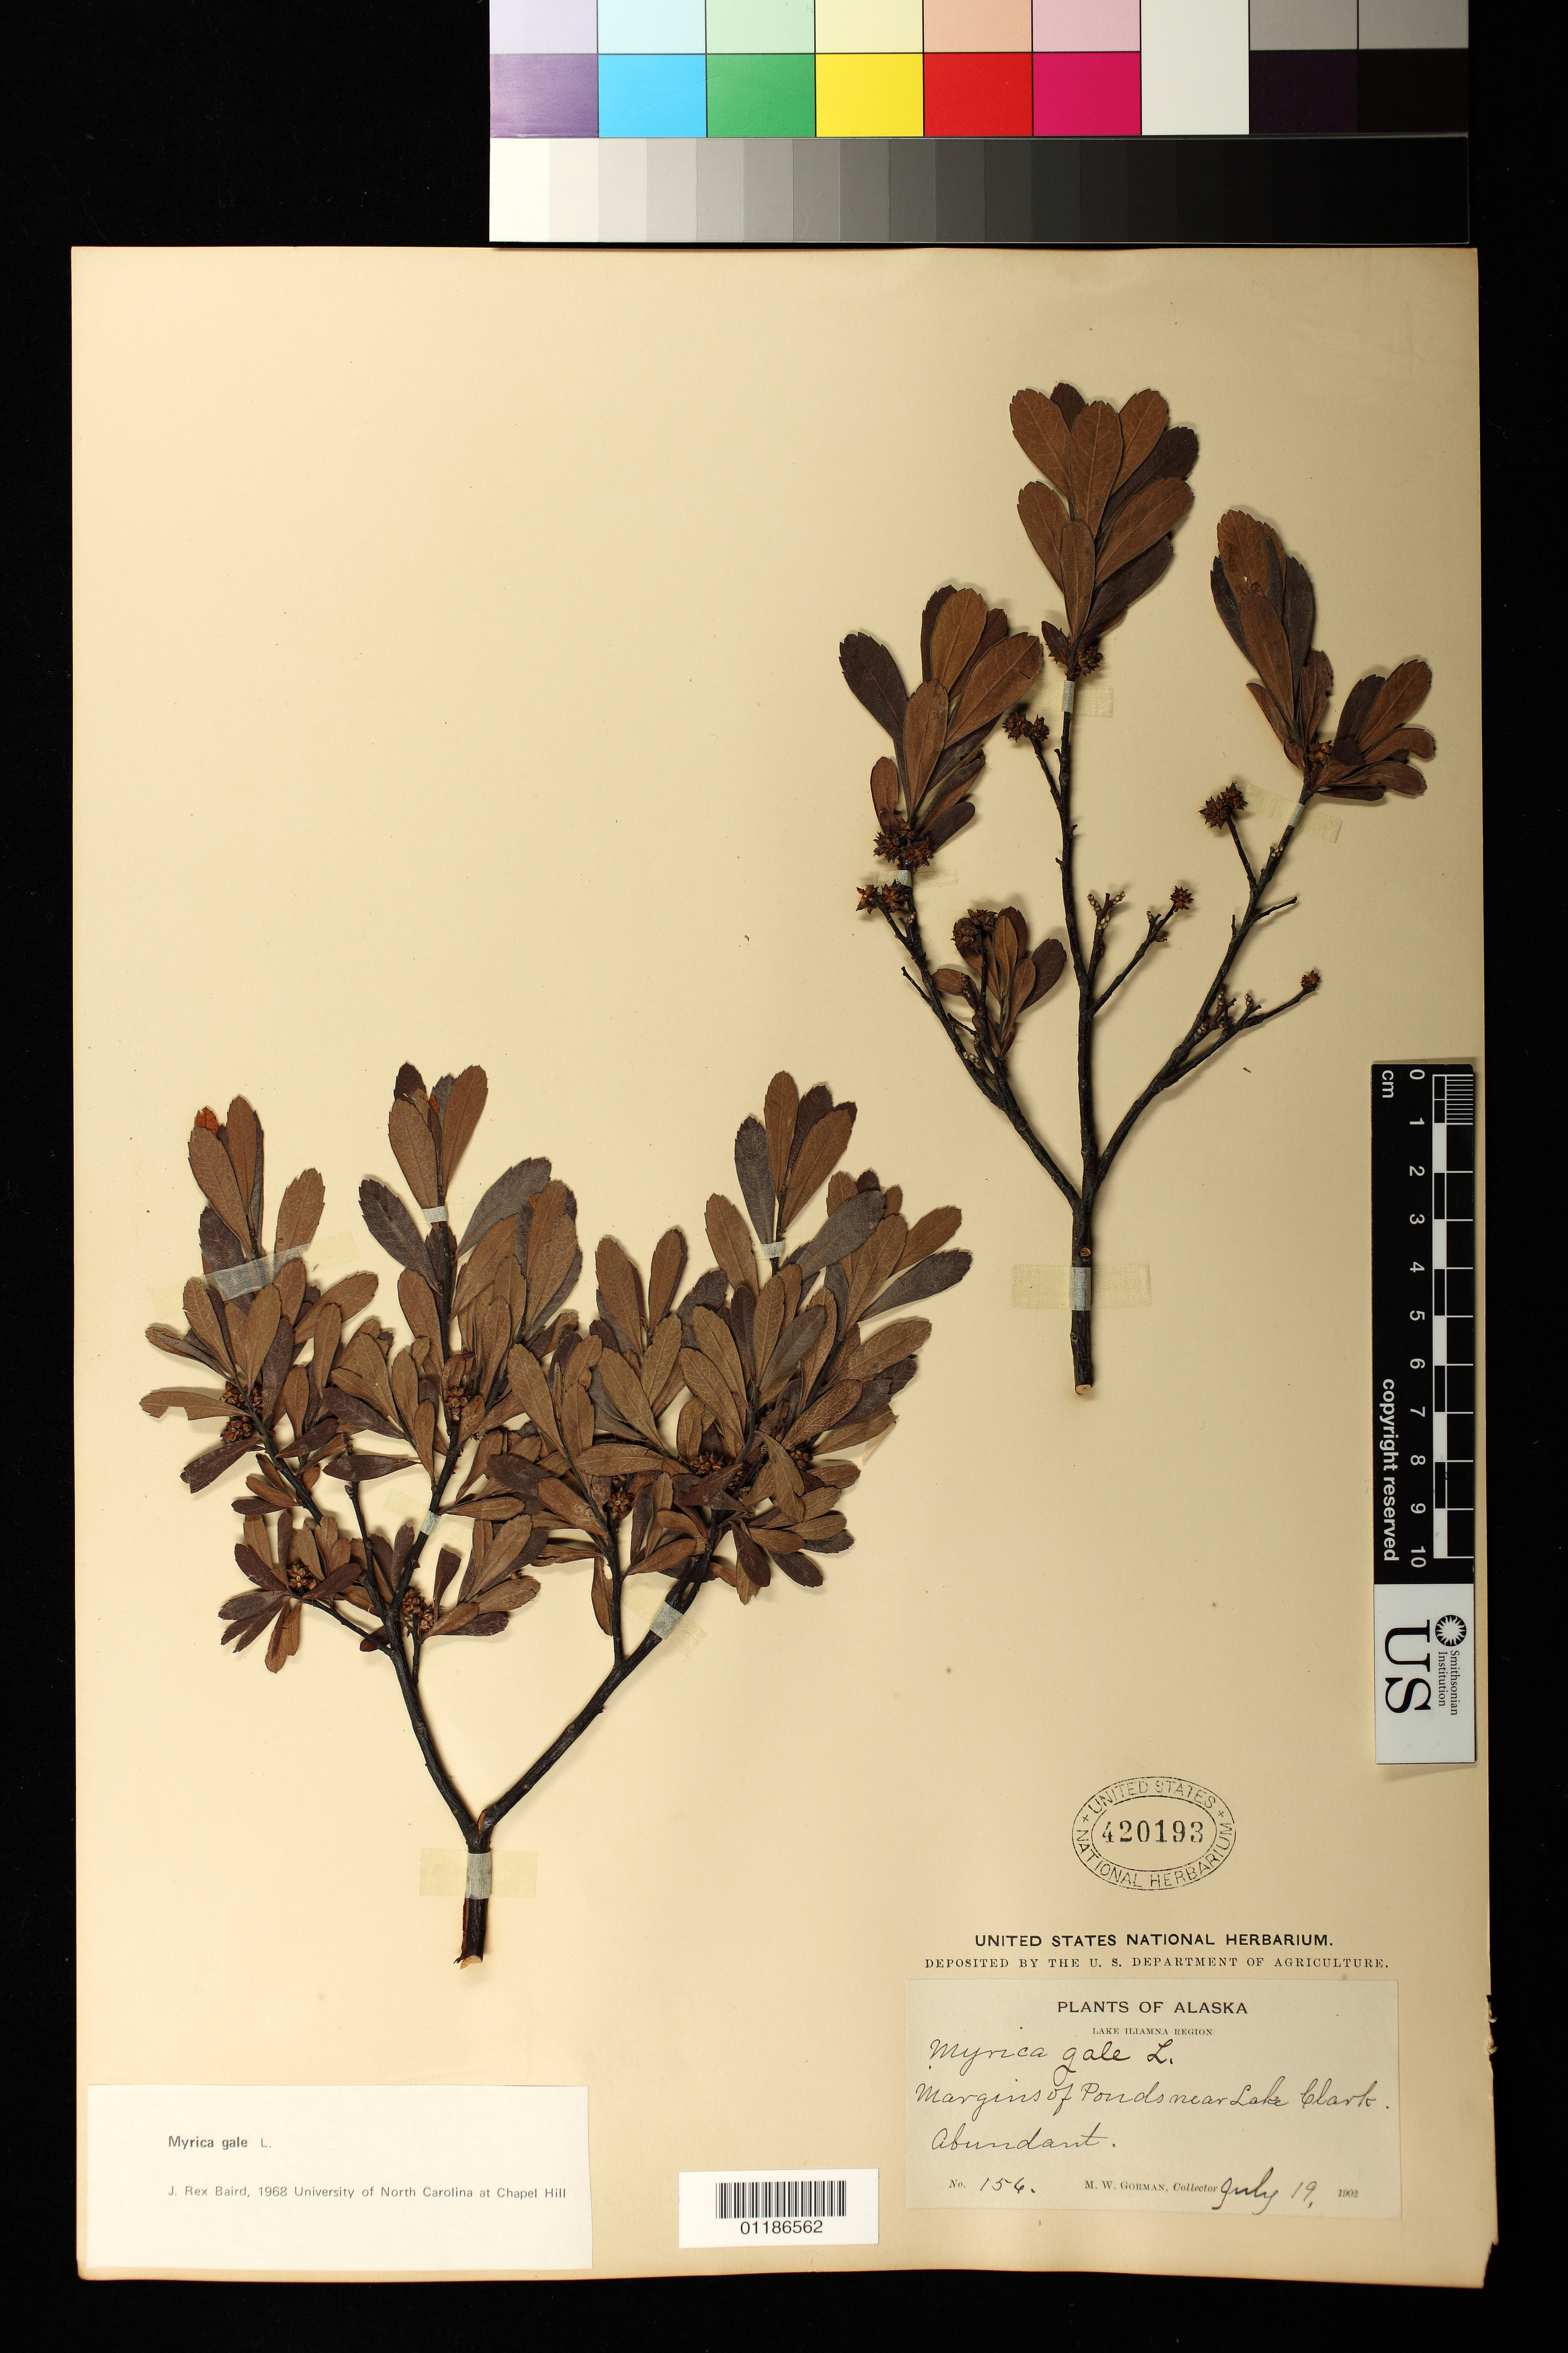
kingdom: Plantae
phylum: Tracheophyta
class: Magnoliopsida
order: Fagales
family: Myricaceae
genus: Myrica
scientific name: Myrica gale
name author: L.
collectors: M. W. Gorman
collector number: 156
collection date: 1902-07-19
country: United States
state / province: Alaska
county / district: Lake and Peninsula Borough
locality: Margins of Ponds near Lake Clark.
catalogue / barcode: US 420193